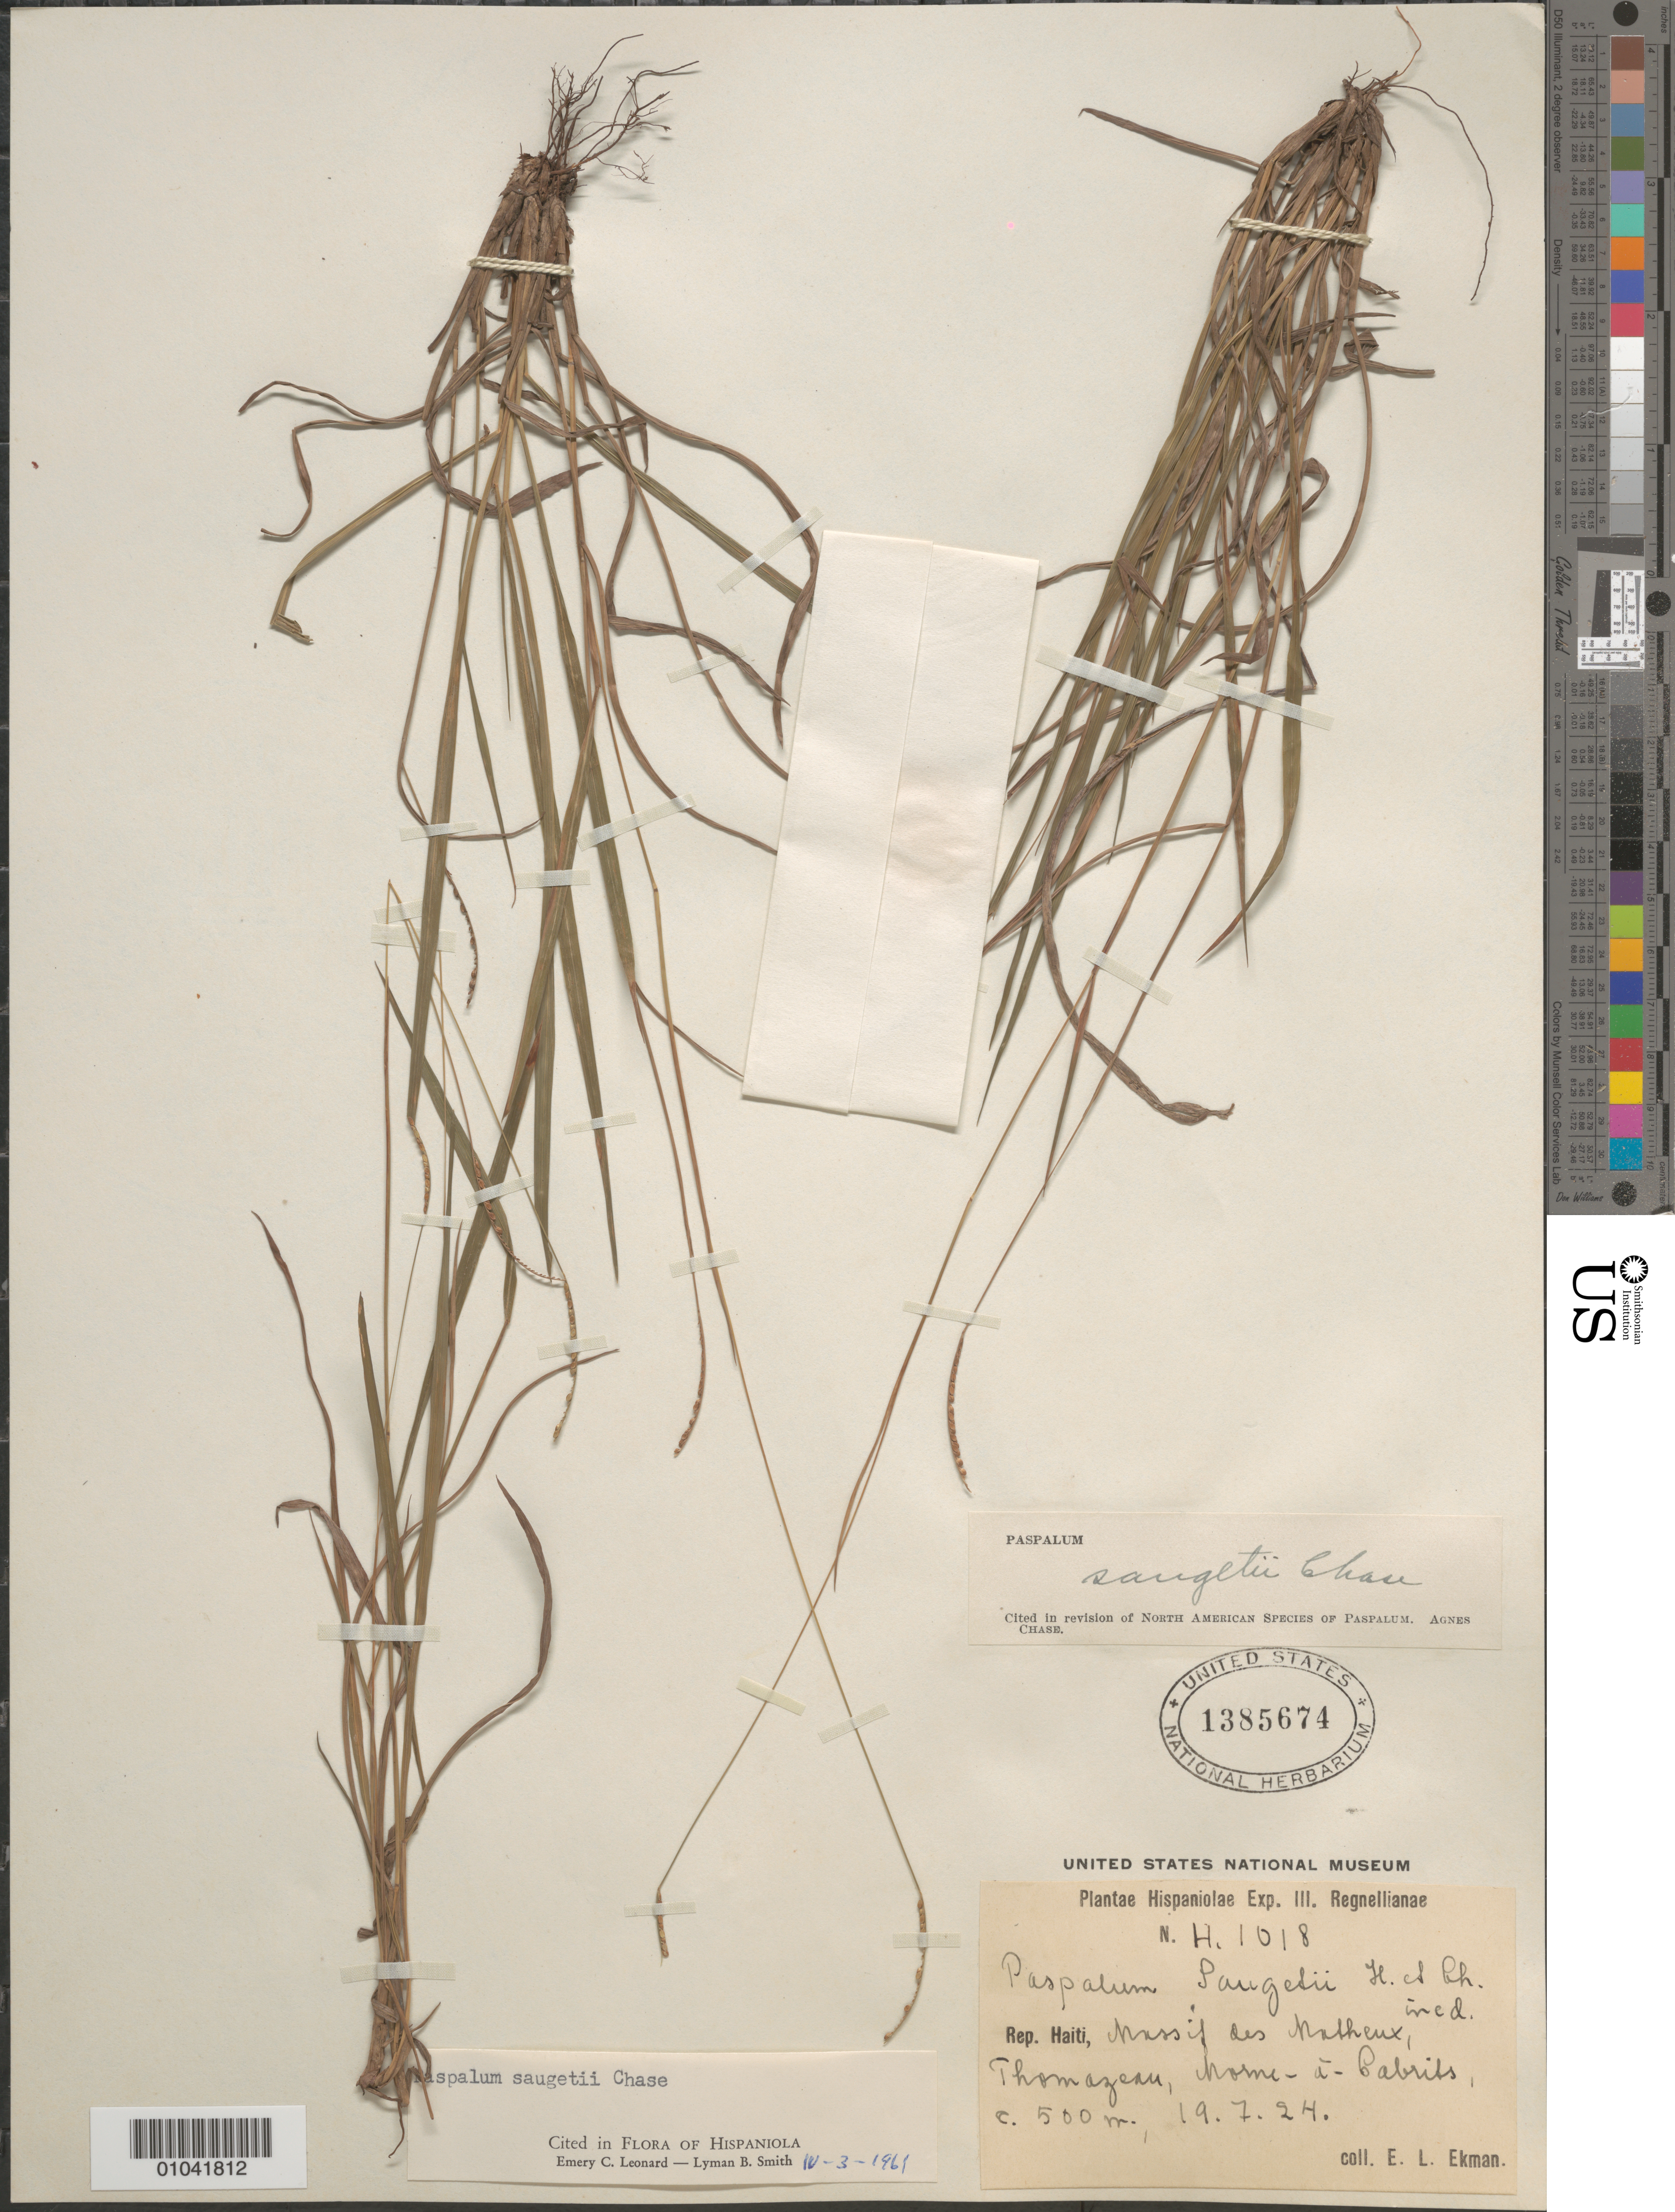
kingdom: Plantae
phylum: Tracheophyta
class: Liliopsida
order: Poales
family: Poaceae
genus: Paspalum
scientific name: Paspalum saugetii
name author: Chase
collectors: E. L. Ekman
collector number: H 1018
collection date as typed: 19 Jul 1924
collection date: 1924-07-19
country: Haiti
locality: Massif des Matheux, Thomazeau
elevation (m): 500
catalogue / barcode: US 1385674